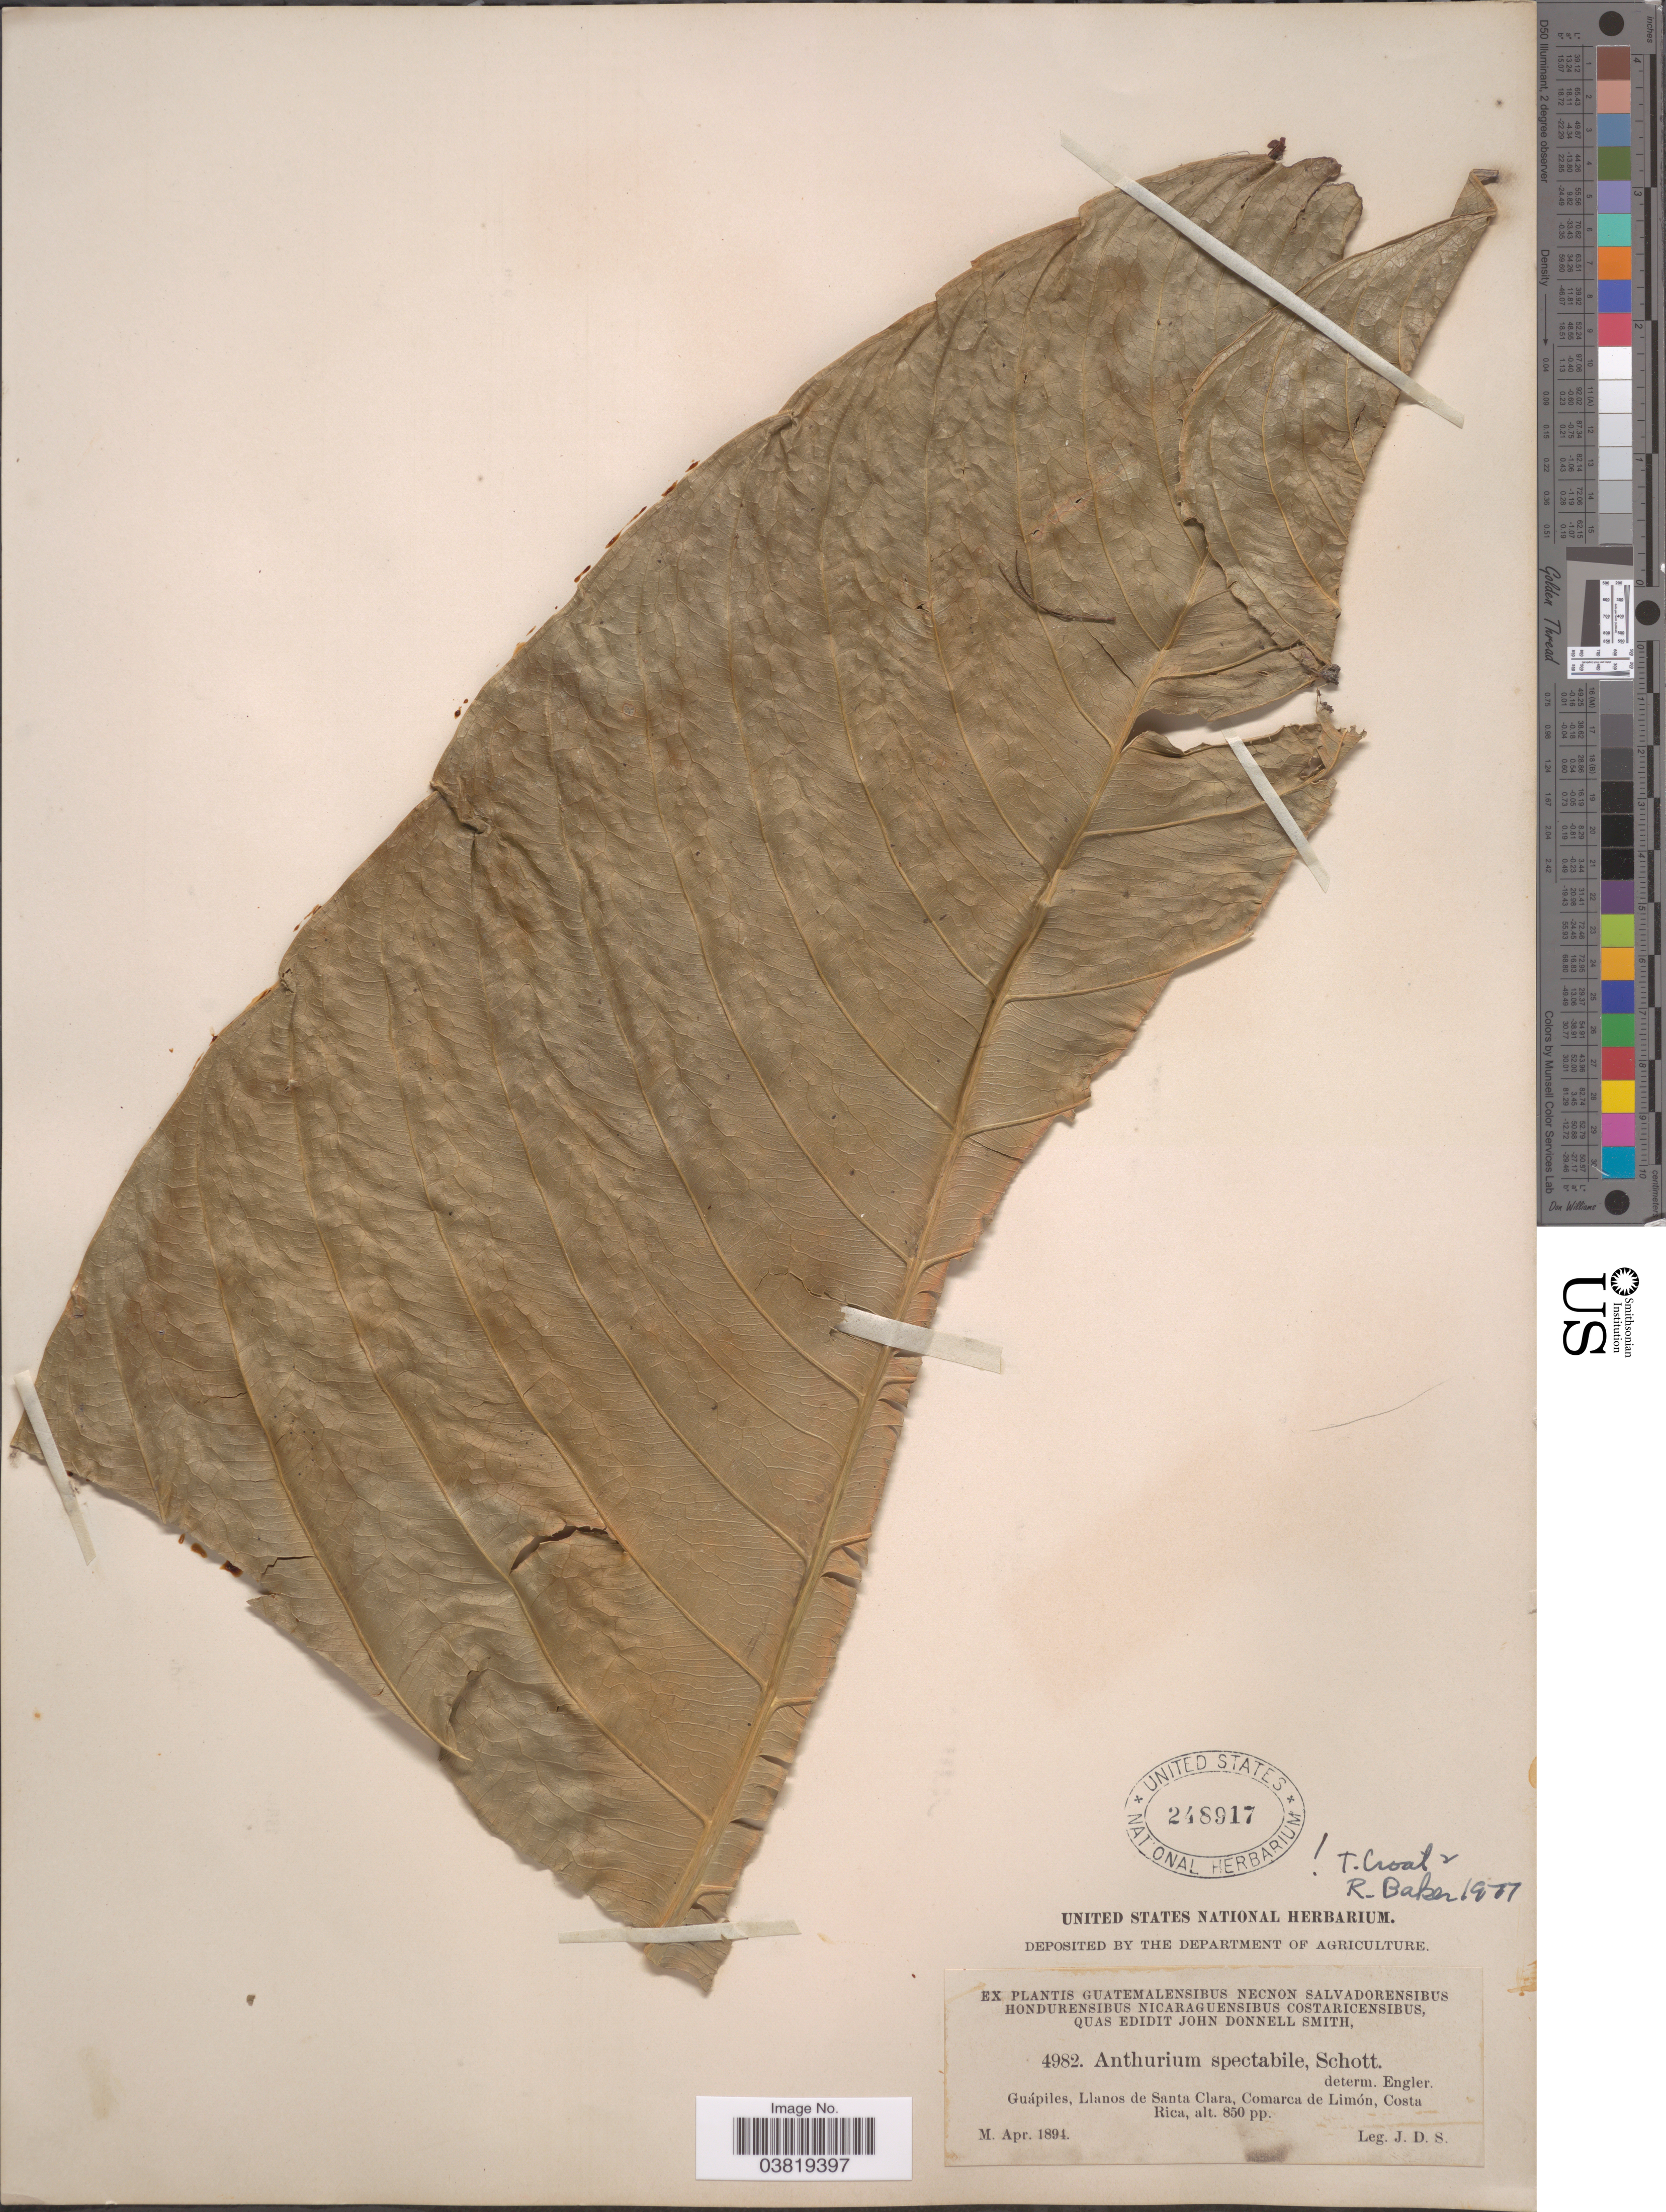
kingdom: Plantae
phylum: Tracheophyta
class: Liliopsida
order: Alismatales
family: Araceae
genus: Anthurium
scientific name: Anthurium spectabile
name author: Schott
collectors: J. Donnell Smith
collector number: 4982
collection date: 1894-04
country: Costa Rica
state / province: Limón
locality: Guápiles, Llanos de Santa Clara, Comarca de Limón.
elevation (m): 259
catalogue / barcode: US 248917